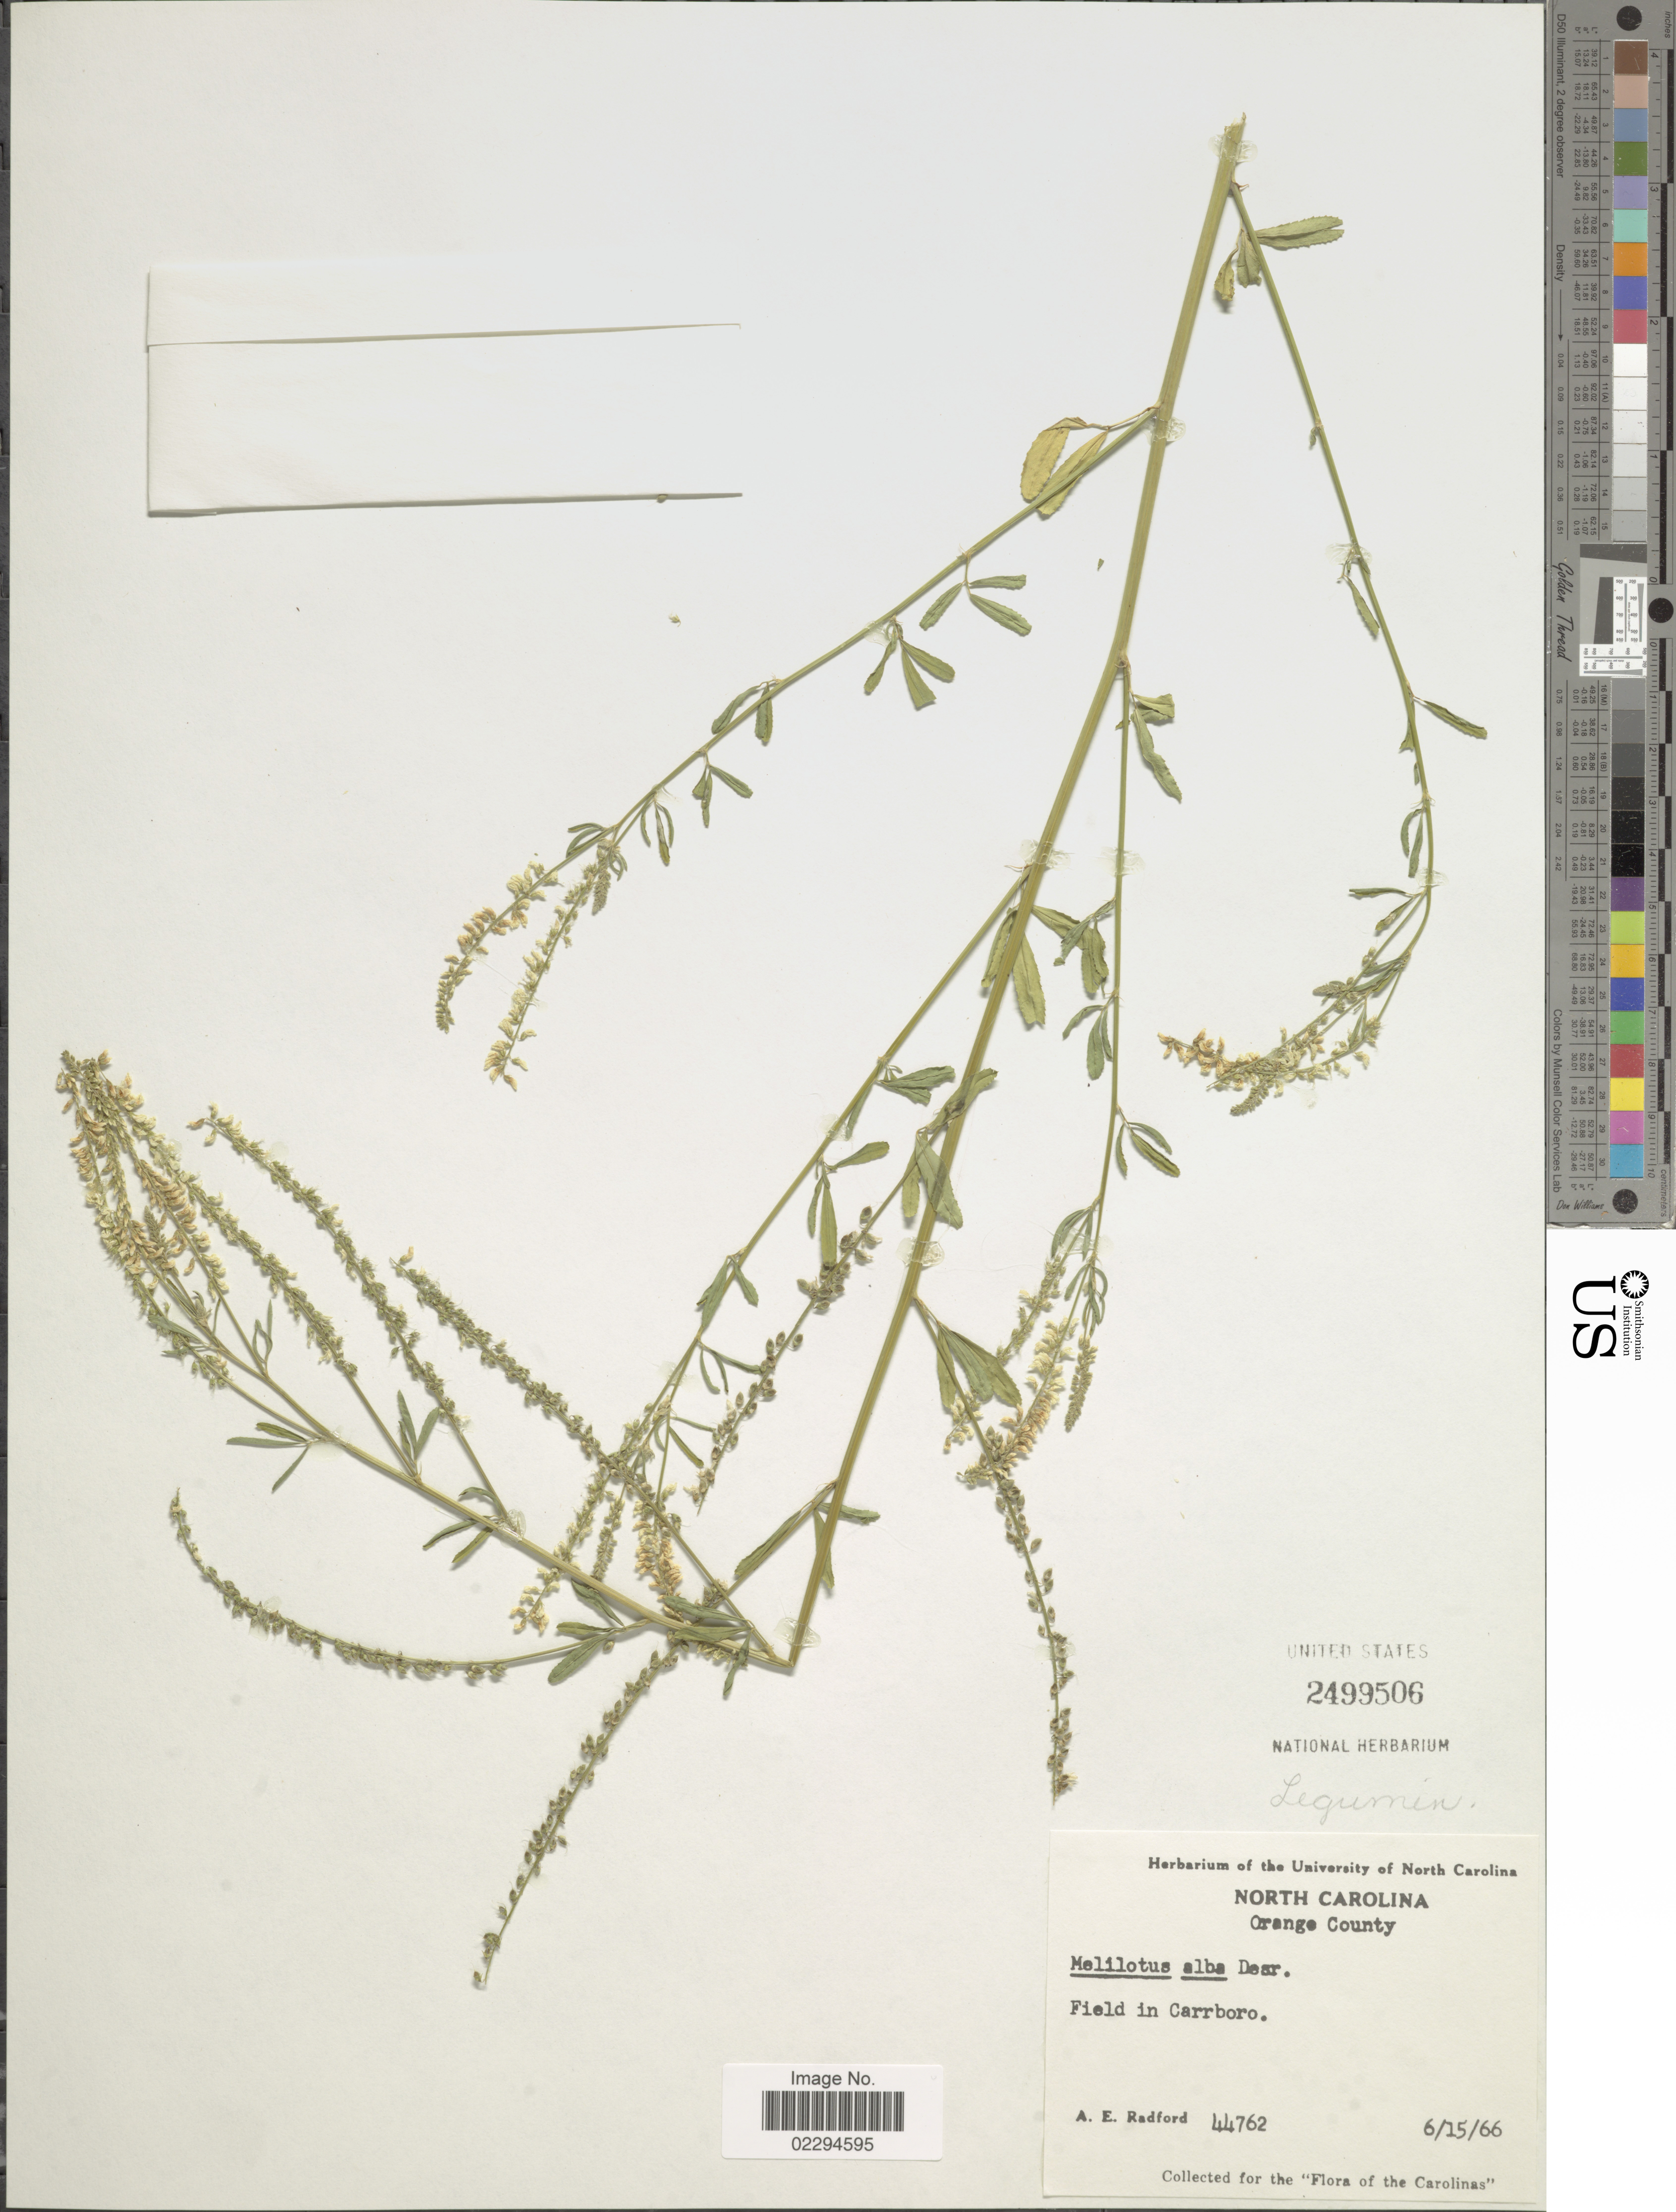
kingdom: Plantae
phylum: Tracheophyta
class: Magnoliopsida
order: Fabales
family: Fabaceae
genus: Melilotus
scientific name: Melilotus albus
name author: Medik.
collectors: A. E. Radford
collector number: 44762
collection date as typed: Transcribed d/m/y: 15/6/66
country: United States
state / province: North Carolina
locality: Orange County. Carrboro. Carolinas.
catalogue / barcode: US 2499506